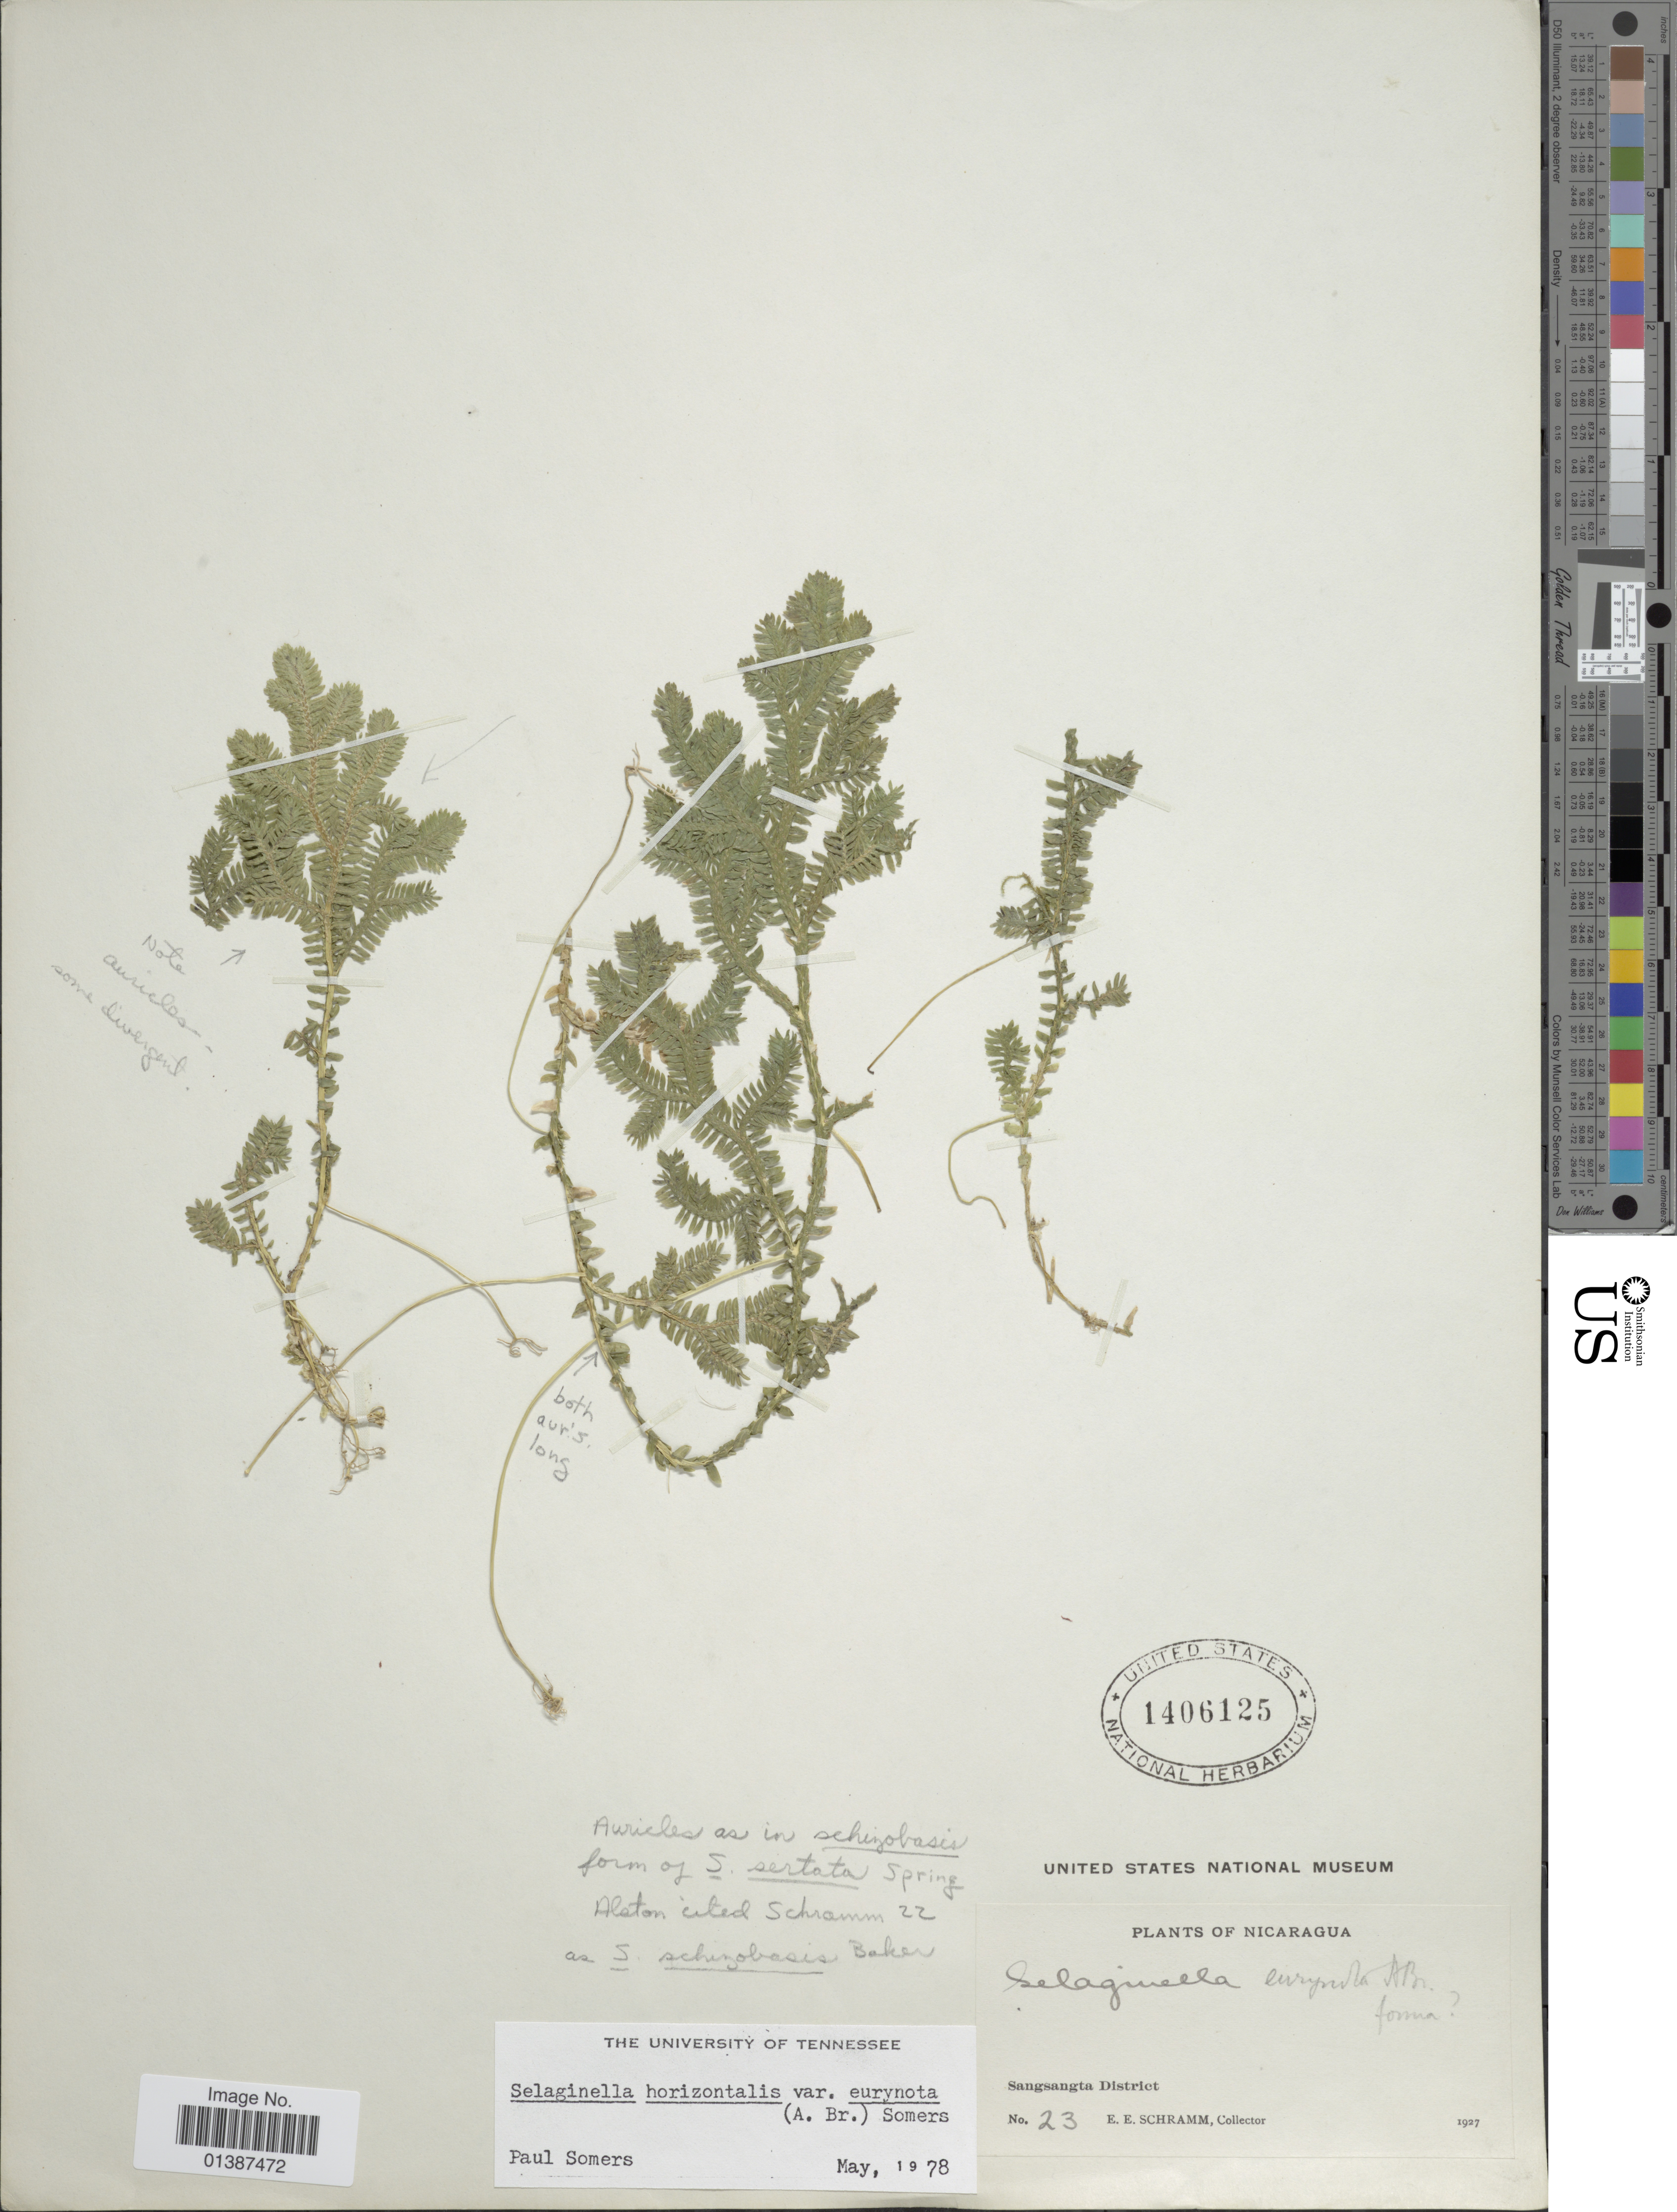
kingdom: Plantae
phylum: Tracheophyta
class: Lycopodiopsida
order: Selaginellales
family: Selaginellaceae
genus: Selaginella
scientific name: Selaginella eurynota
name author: A. Braun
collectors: E. Schramm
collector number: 23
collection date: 1927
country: Nicaragua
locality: Sansangsta District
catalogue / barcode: US 1406125